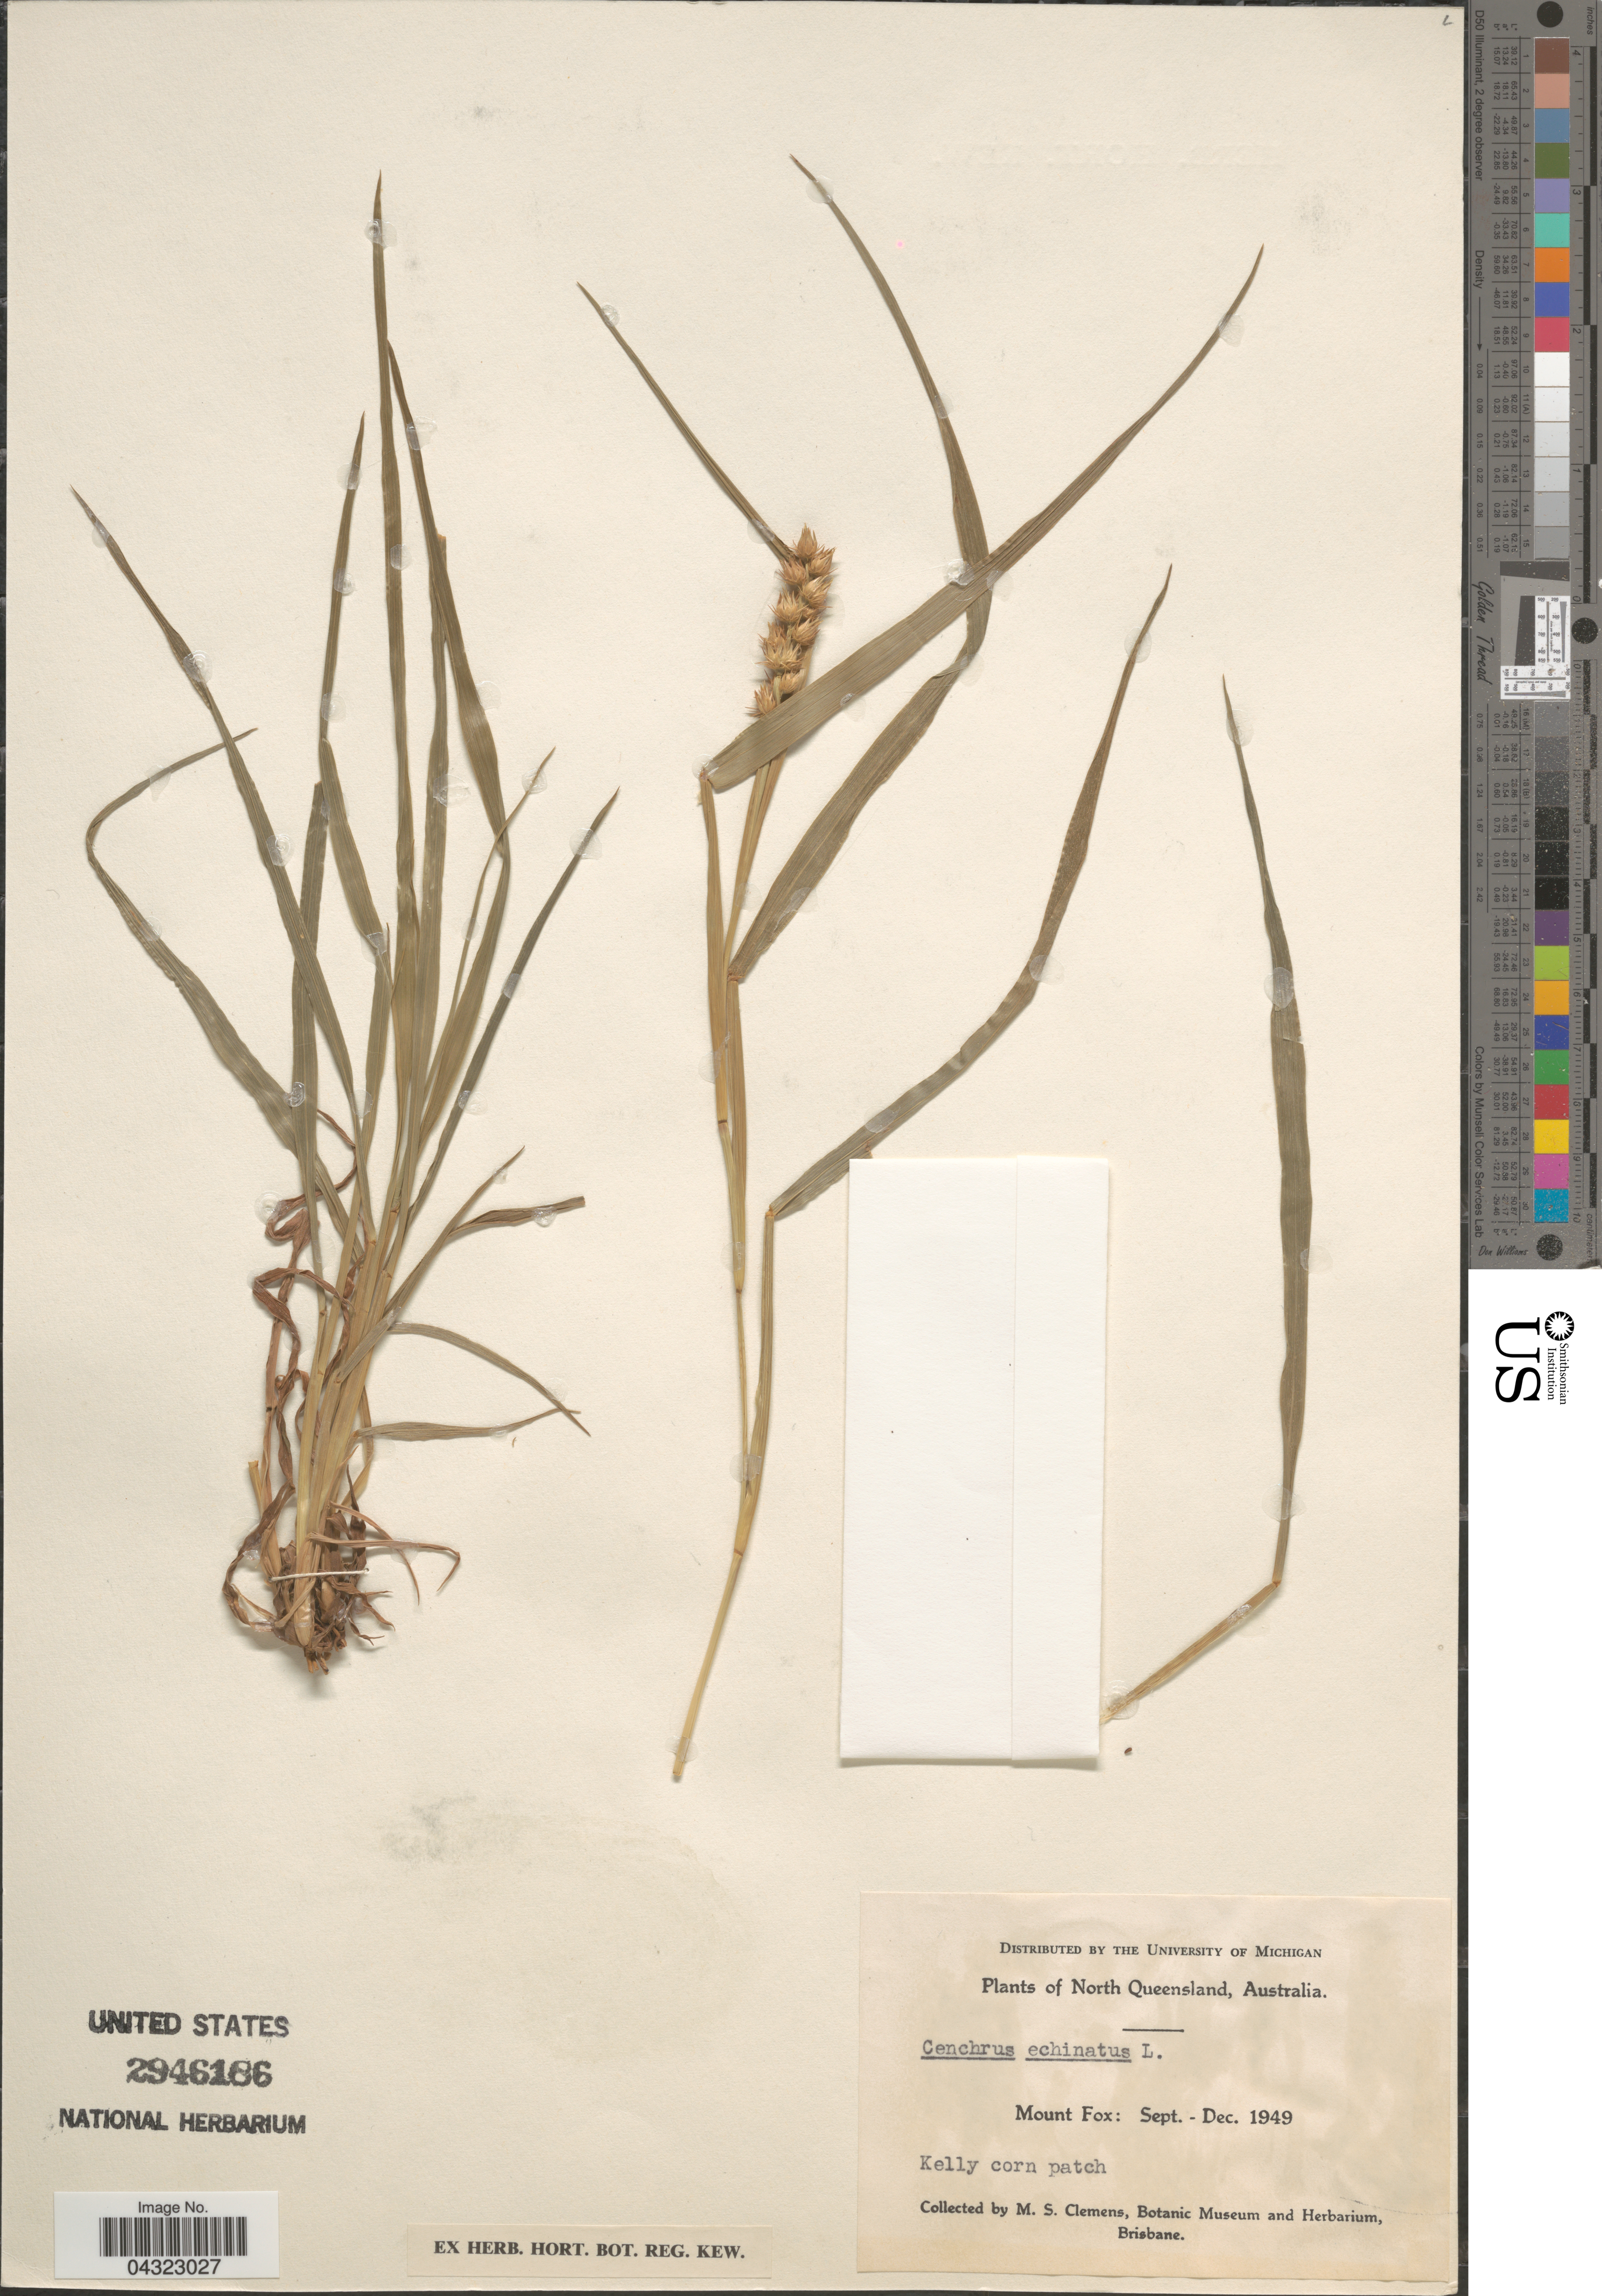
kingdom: Plantae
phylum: Tracheophyta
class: Liliopsida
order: Poales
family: Poaceae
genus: Cenchrus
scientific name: Cenchrus echinatus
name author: L.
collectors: M. S. Clemens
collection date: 1949-09/1949-12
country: Australia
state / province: Queensland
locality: North Queensland. Mount Fox: Kelly corn patch.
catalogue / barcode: US 2946186